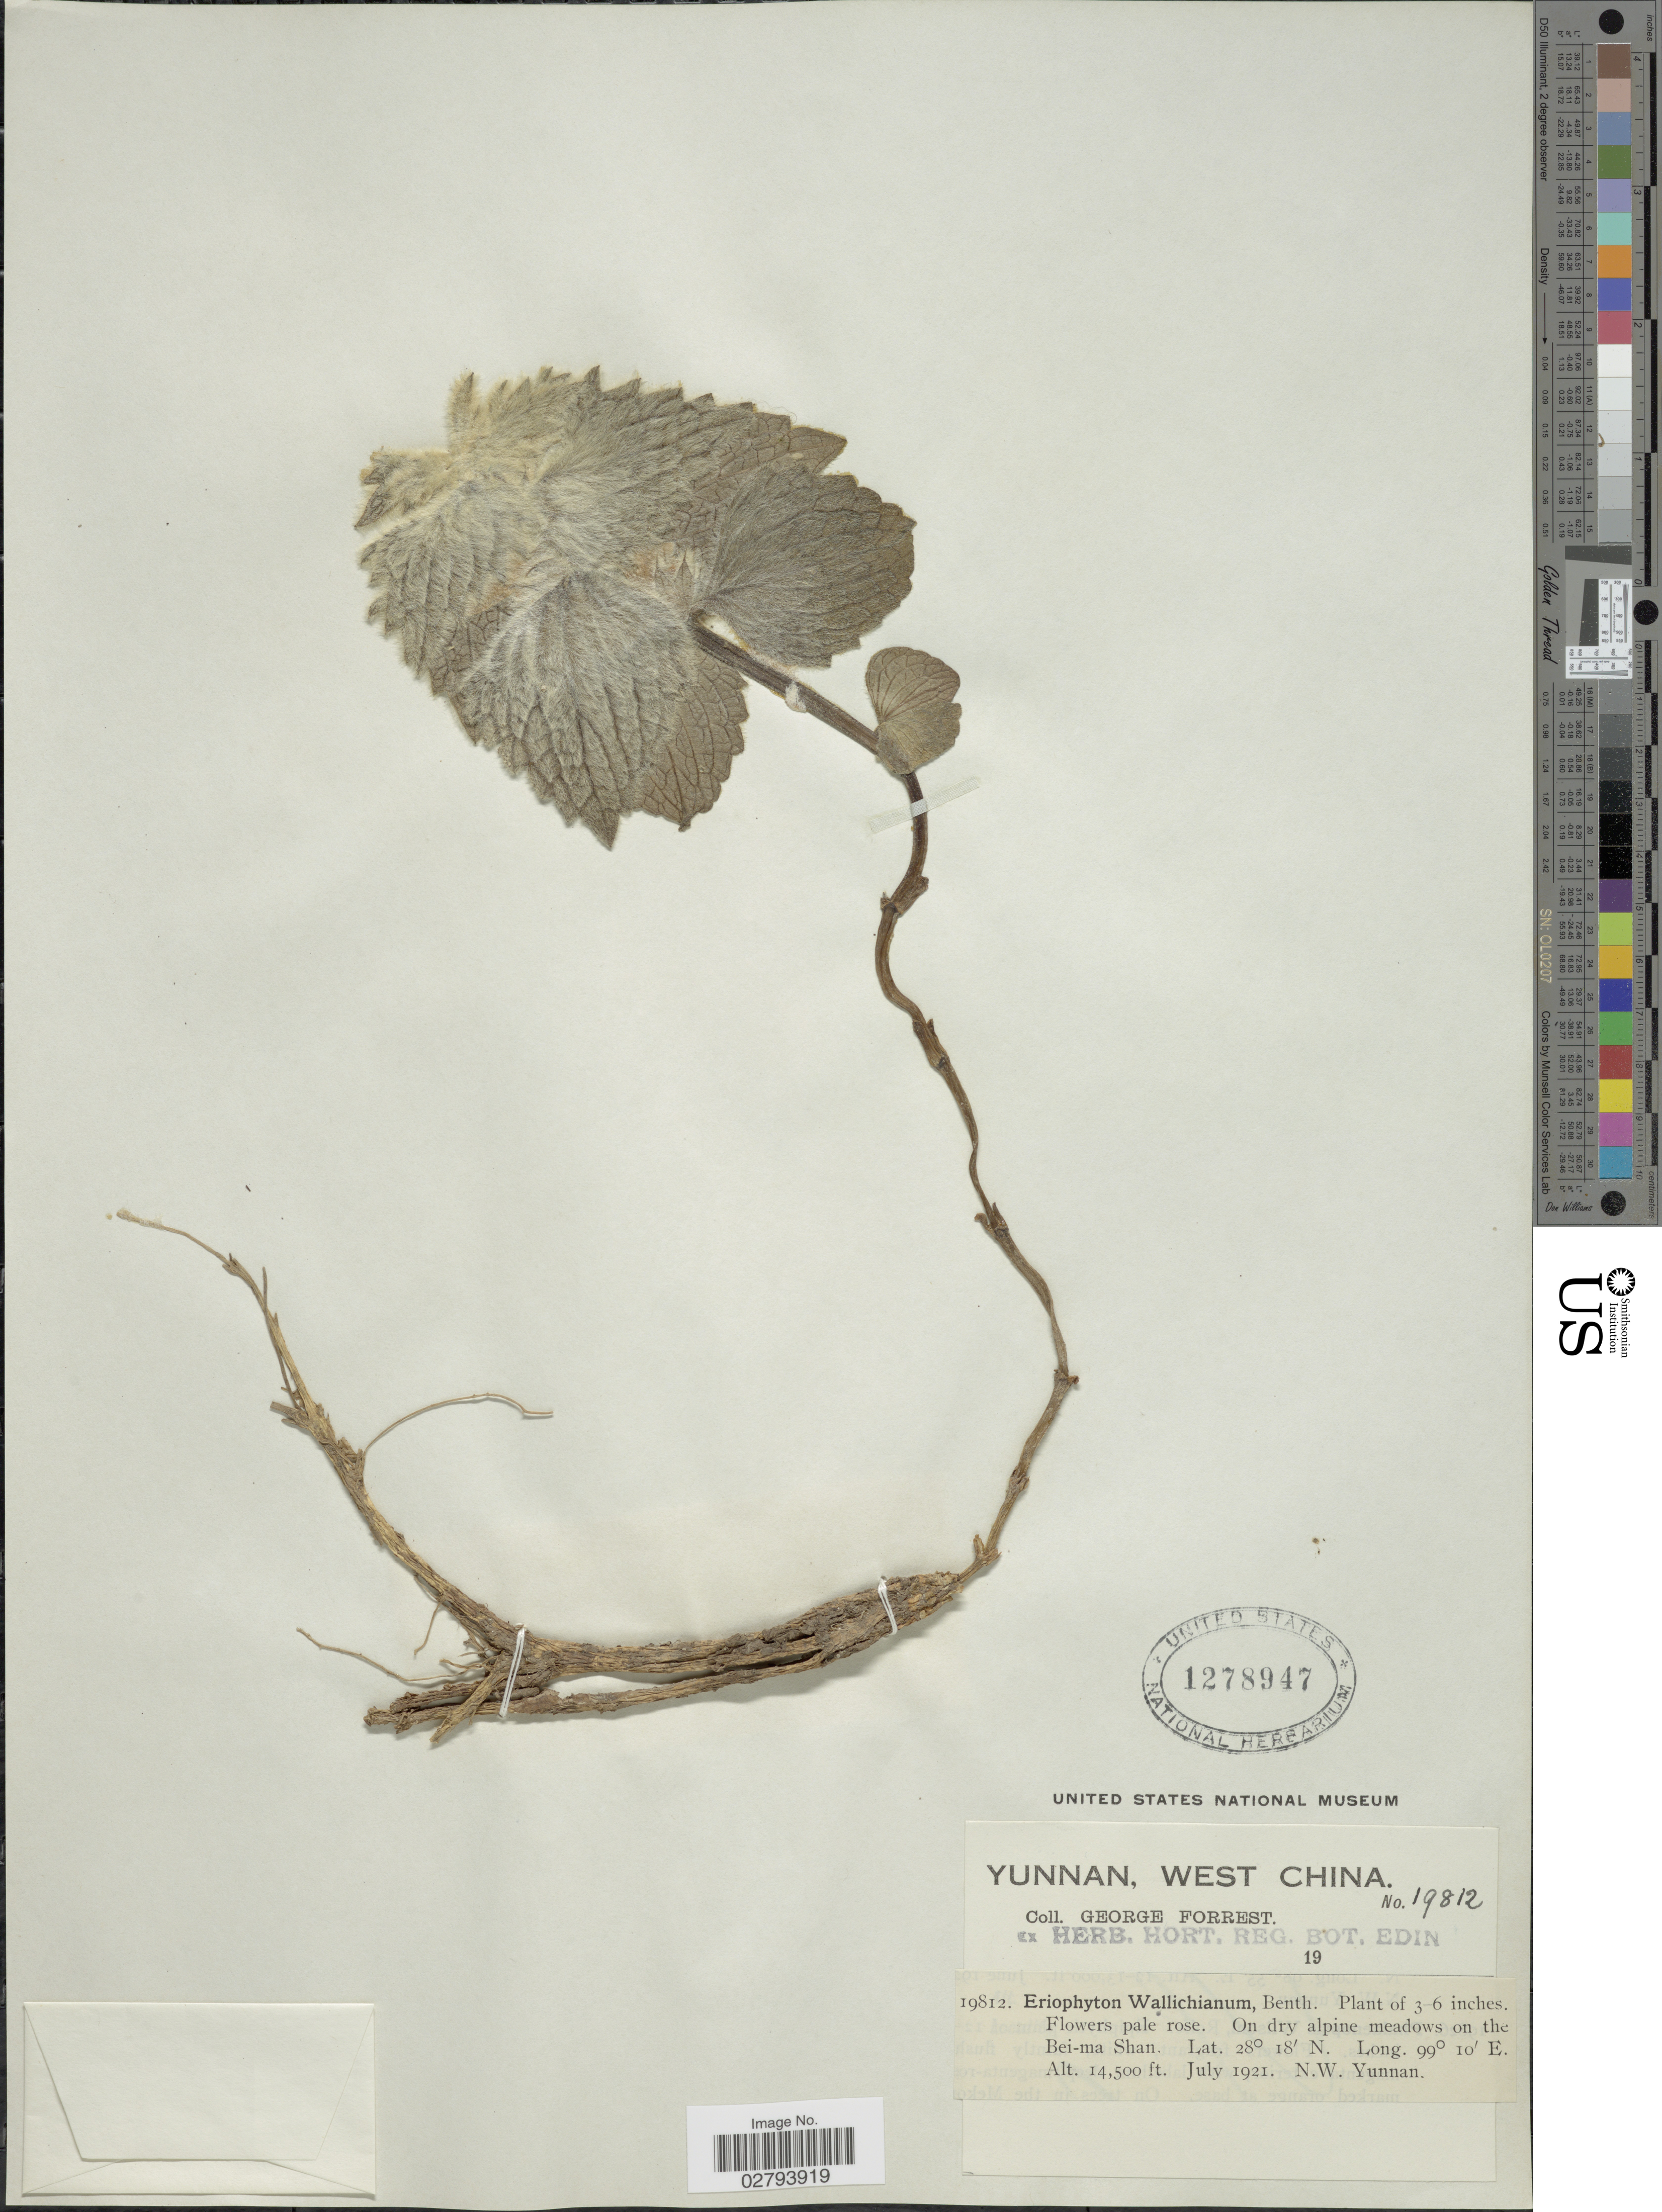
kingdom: Plantae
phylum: Tracheophyta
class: Magnoliopsida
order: Lamiales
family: Lamiaceae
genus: Eriophyton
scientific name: Eriophyton wallichianum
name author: Hook. f.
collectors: G. Forrest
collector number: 19812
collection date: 1921-07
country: China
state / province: Yunnan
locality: West China, On dry alpine meadows on the Bei-ma Shan.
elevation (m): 4420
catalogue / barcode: US 1278947